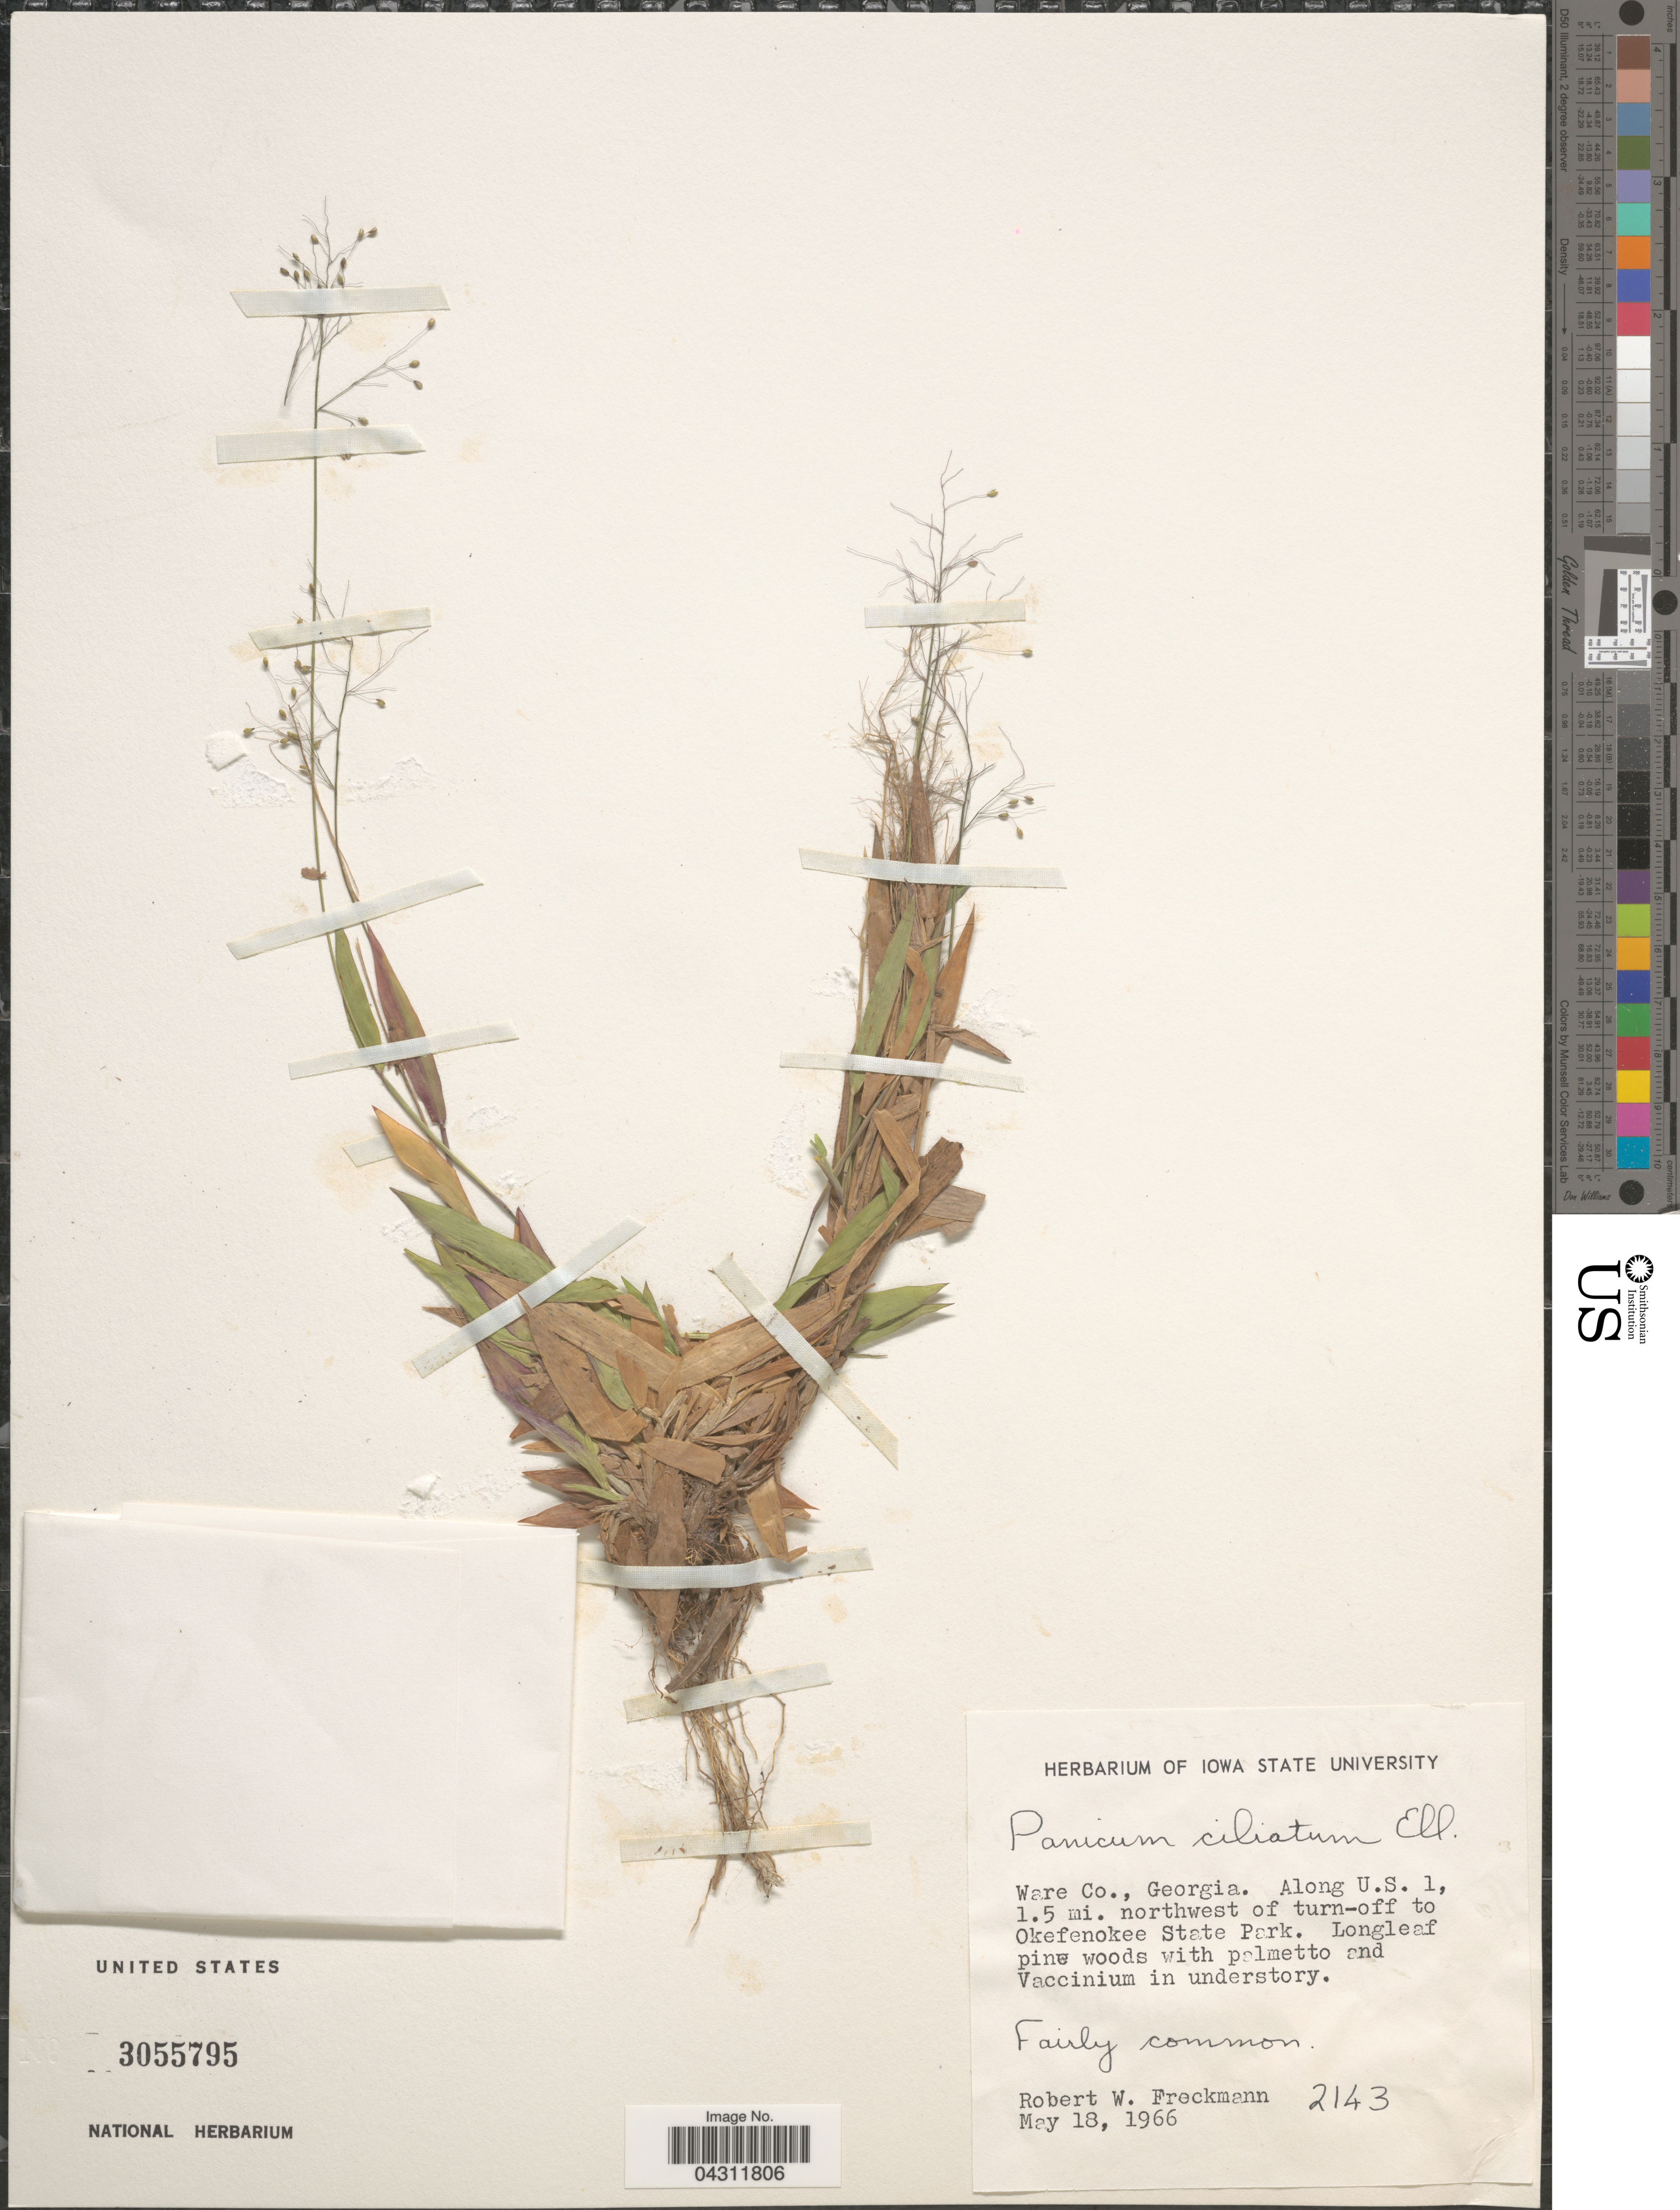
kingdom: Plantae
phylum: Tracheophyta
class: Liliopsida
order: Poales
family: Poaceae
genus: Dichanthelium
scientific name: Dichanthelium strigosum var. leucoblepharis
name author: (Trin.) Freckmann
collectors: R. Freckmann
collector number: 2143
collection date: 1966-05-18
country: United States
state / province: Georgia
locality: Ware Co. Along U.S. 1, 1.5 mi. northwest of turn-off to Okefenokee State Park.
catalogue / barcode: US 3055795